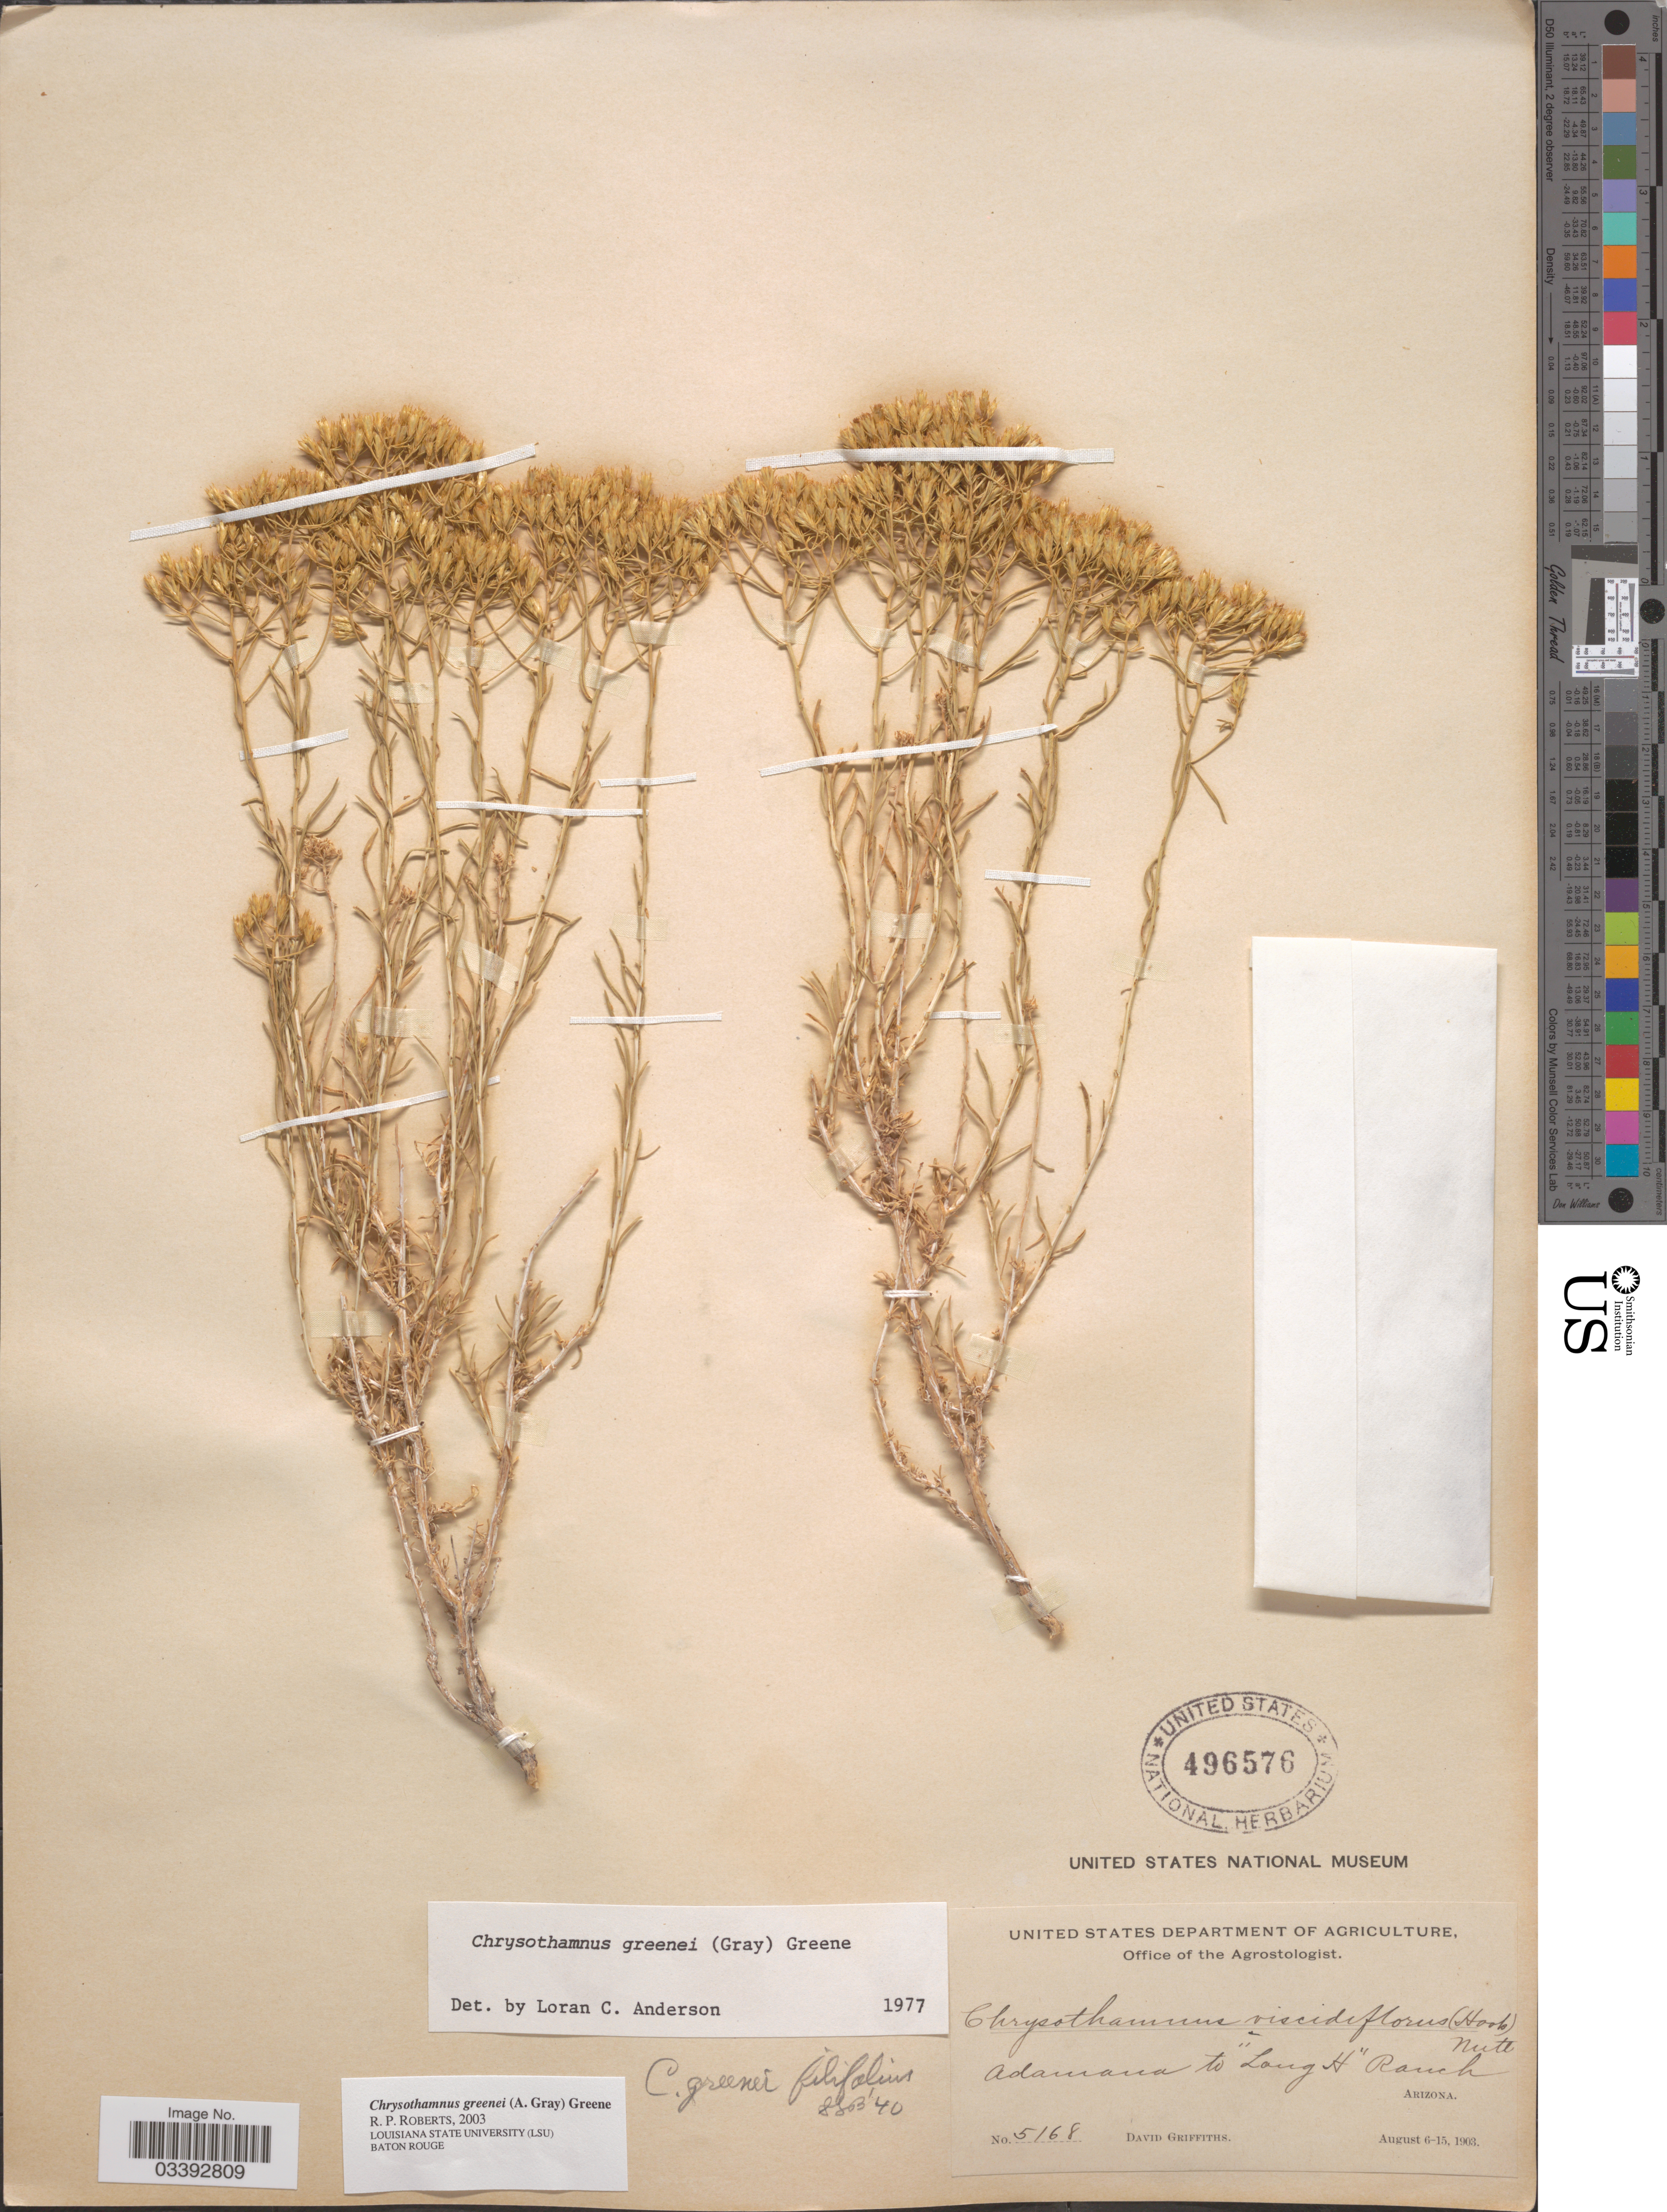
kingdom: Plantae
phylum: Tracheophyta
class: Magnoliopsida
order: Asterales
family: Asteraceae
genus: Chrysothamnus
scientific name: Chrysothamnus greenei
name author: (A. Gray) Greene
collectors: D. Griffiths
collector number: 5168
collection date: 1903-08-06/1903-08-15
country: United States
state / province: Arizona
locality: Adamand to "Long H" Ranch.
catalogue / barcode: US 496576